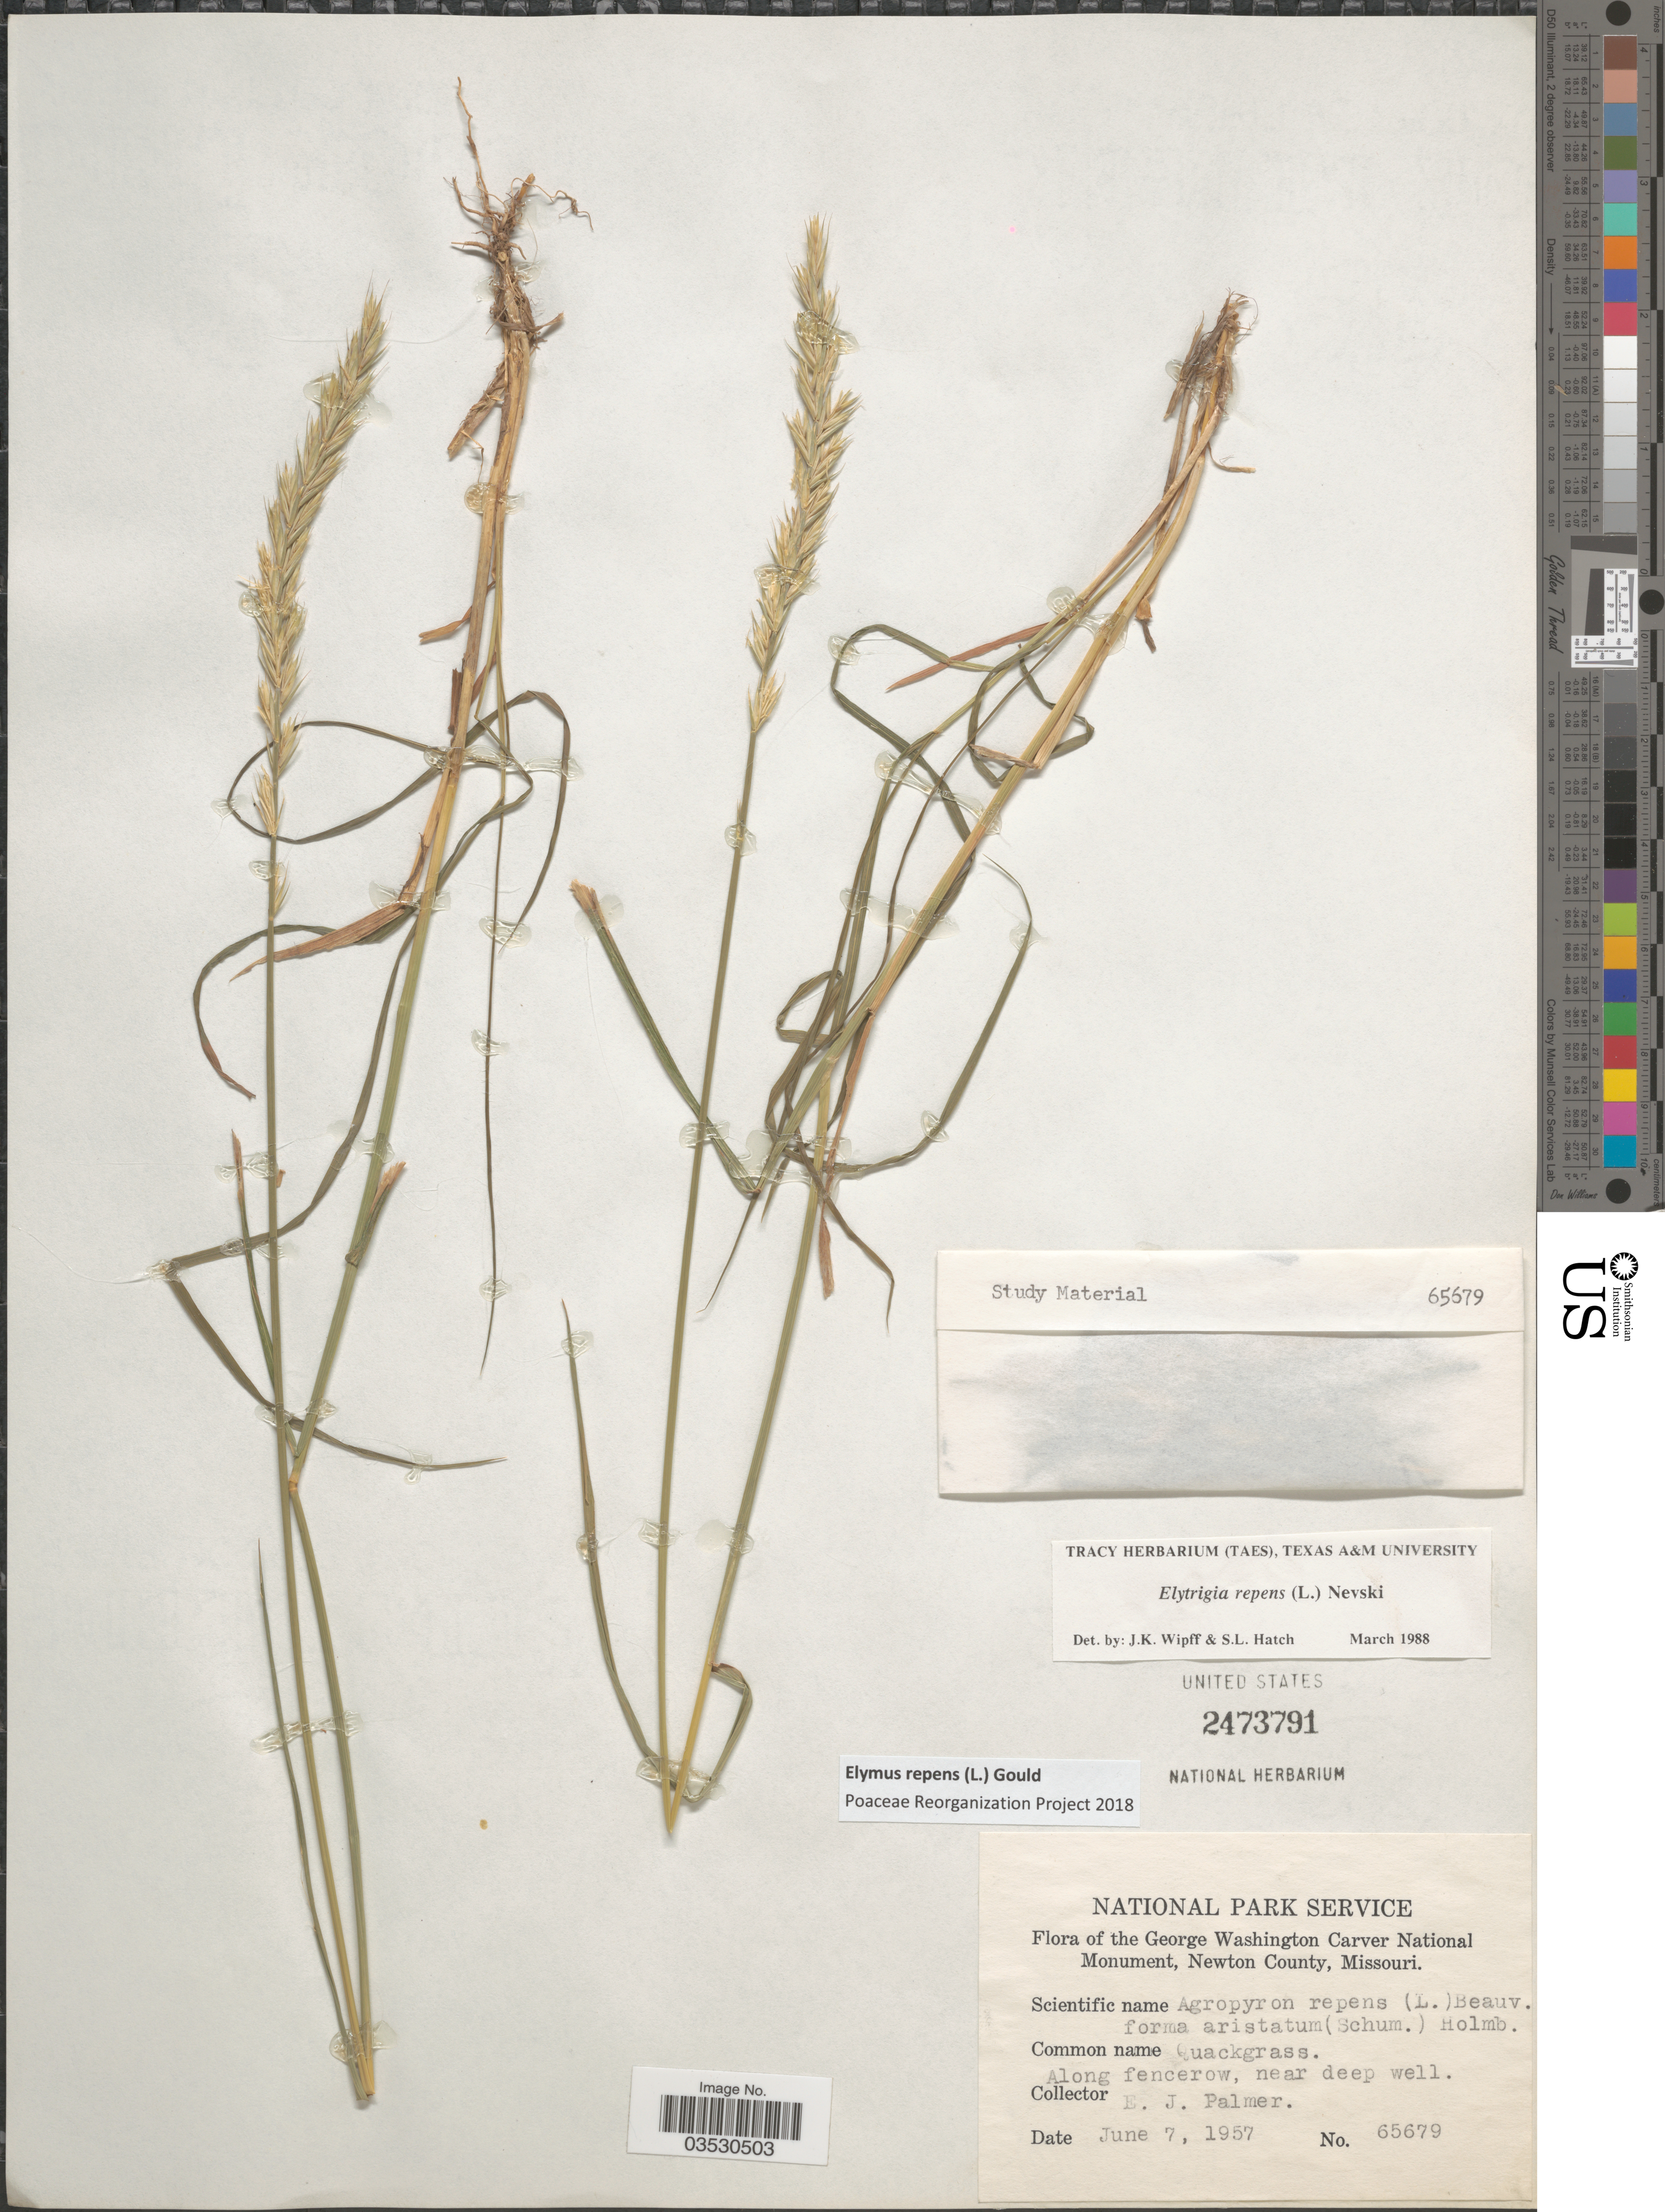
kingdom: Plantae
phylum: Tracheophyta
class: Liliopsida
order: Poales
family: Poaceae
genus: Elymus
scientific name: Elymus repens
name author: (L.) Gould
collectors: E. J. Palmer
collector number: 65679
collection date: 1957-06-07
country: United States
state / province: Missouri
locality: George Washington Carver National Monument, Newton County.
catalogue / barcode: US 2473791